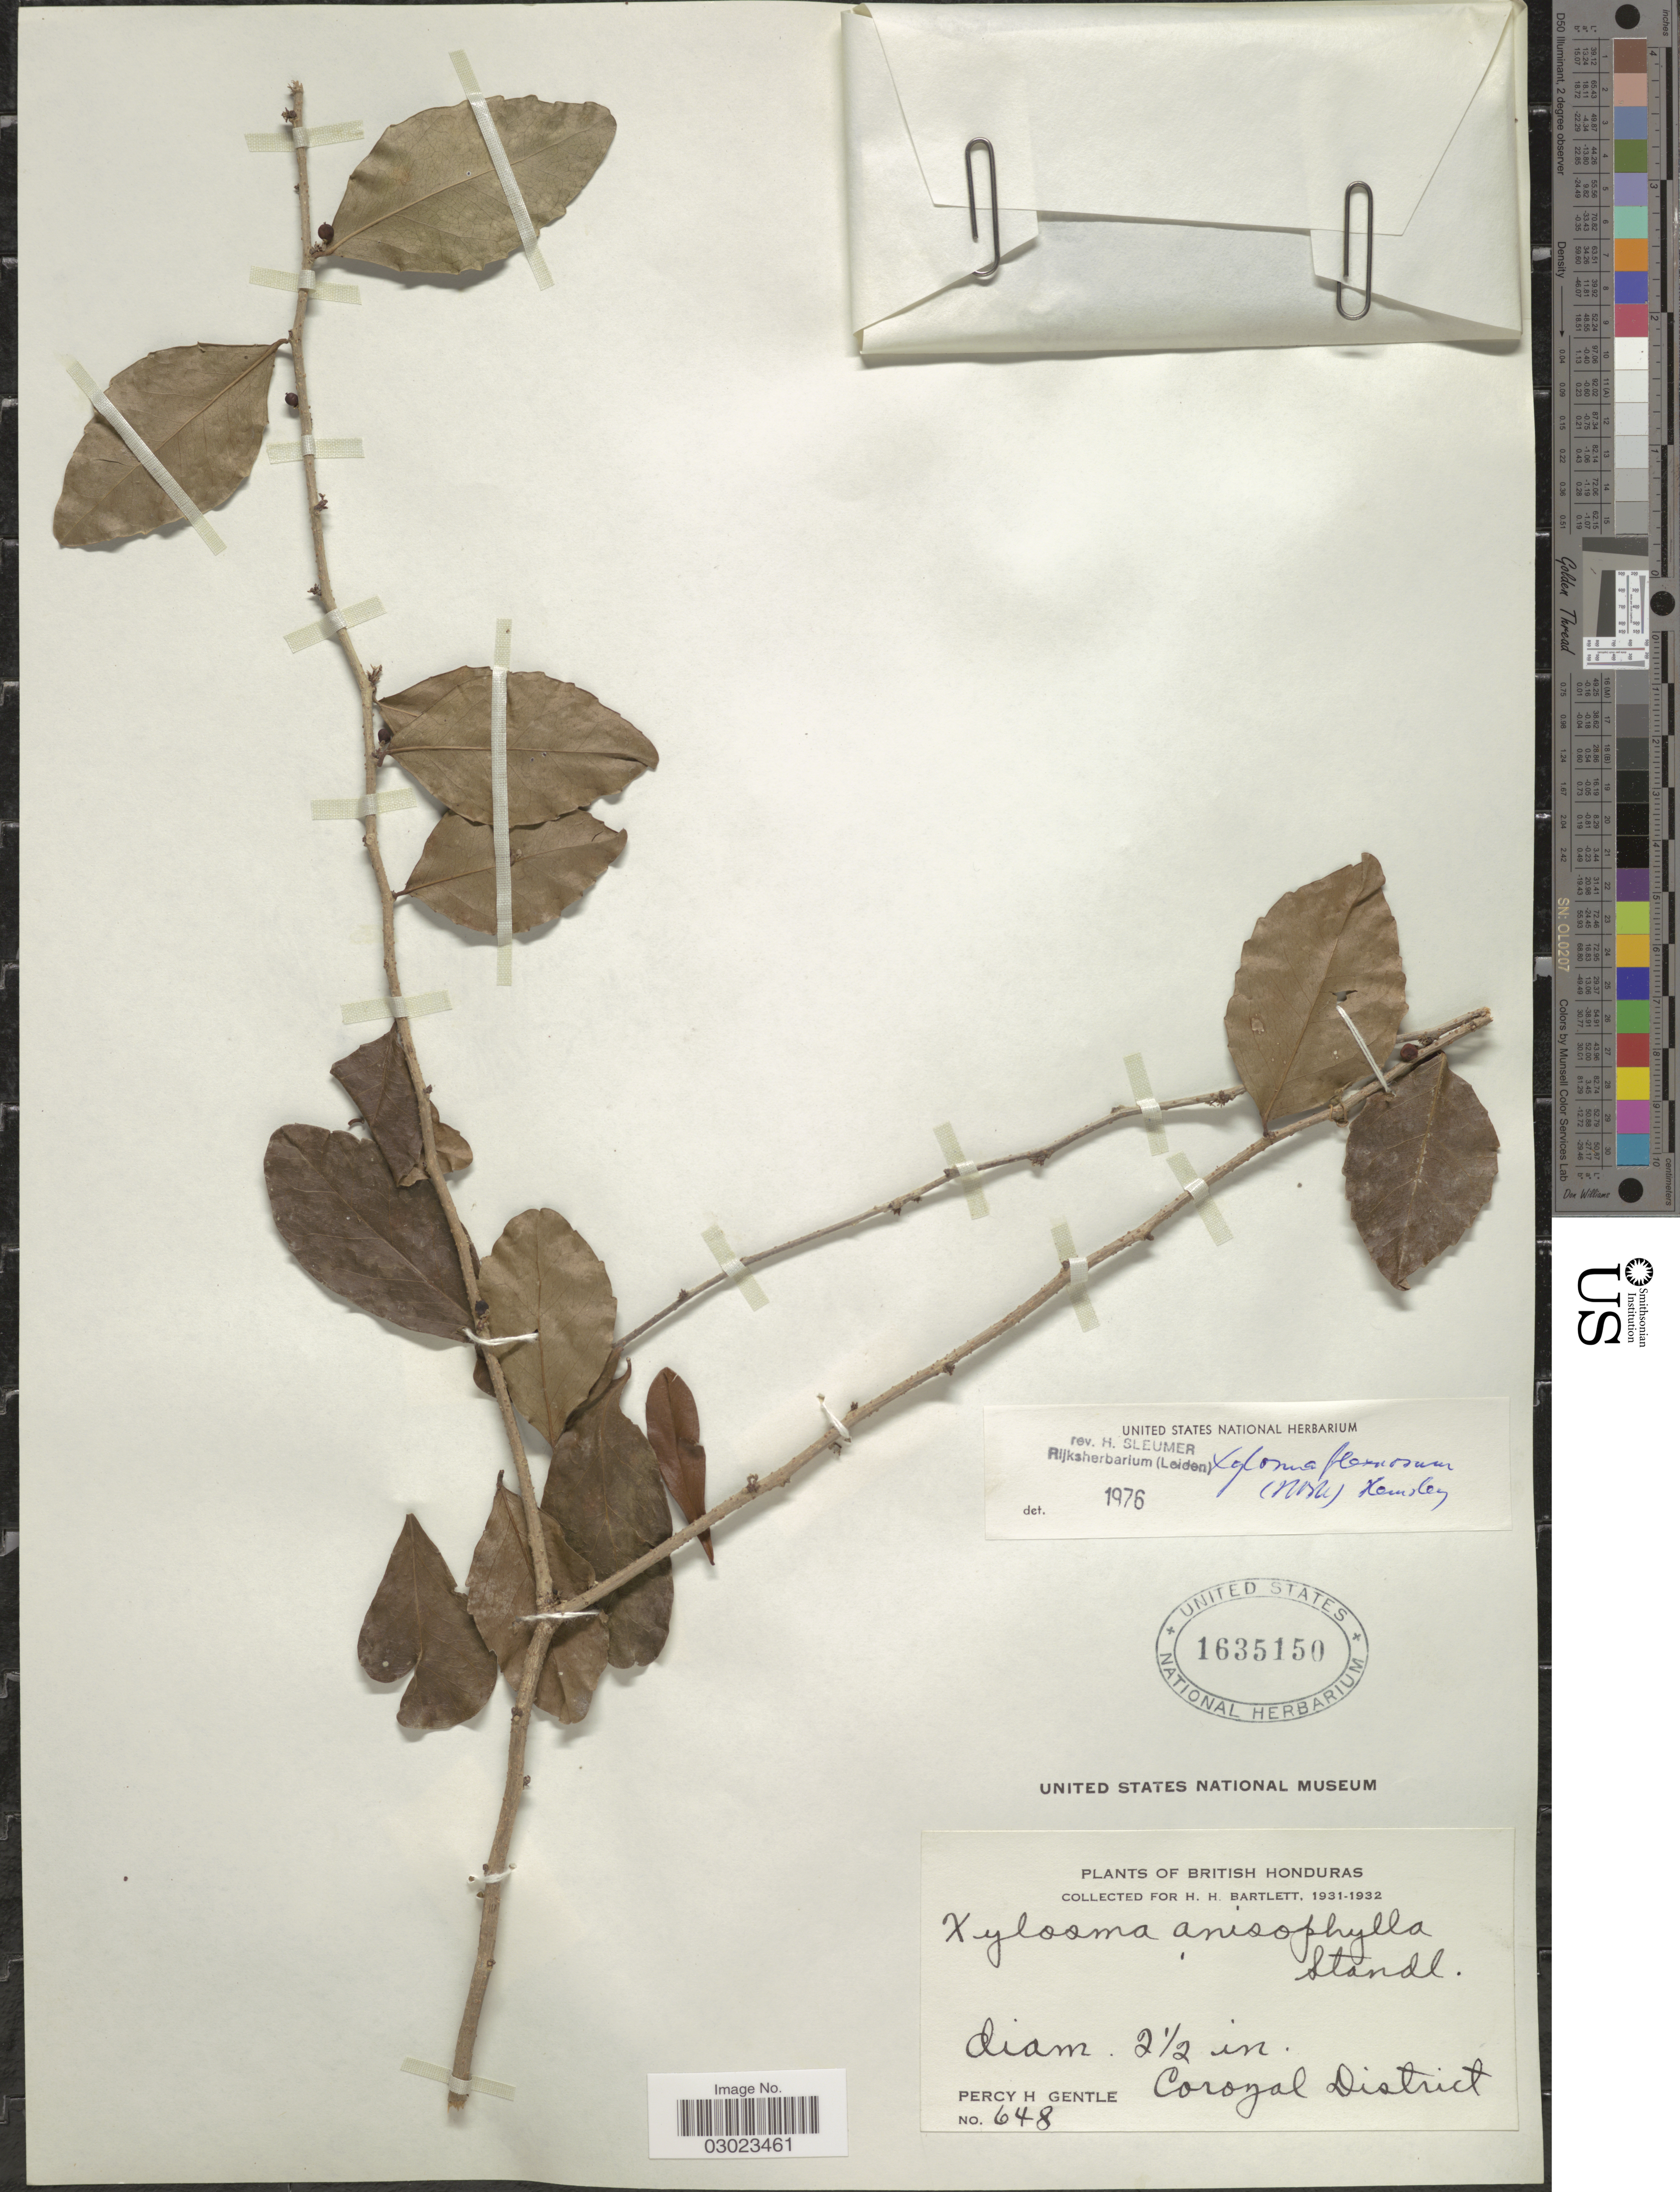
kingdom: Plantae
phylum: Tracheophyta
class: Magnoliopsida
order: Malpighiales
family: Salicaceae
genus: Xylosma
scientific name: Xylosma flexuosa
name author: (Kunth) Hemsl.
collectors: P. H. Gentle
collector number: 648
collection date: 1931/1932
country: Belize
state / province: Corozal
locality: British Honduras, Corozal District.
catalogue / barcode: US 1635150